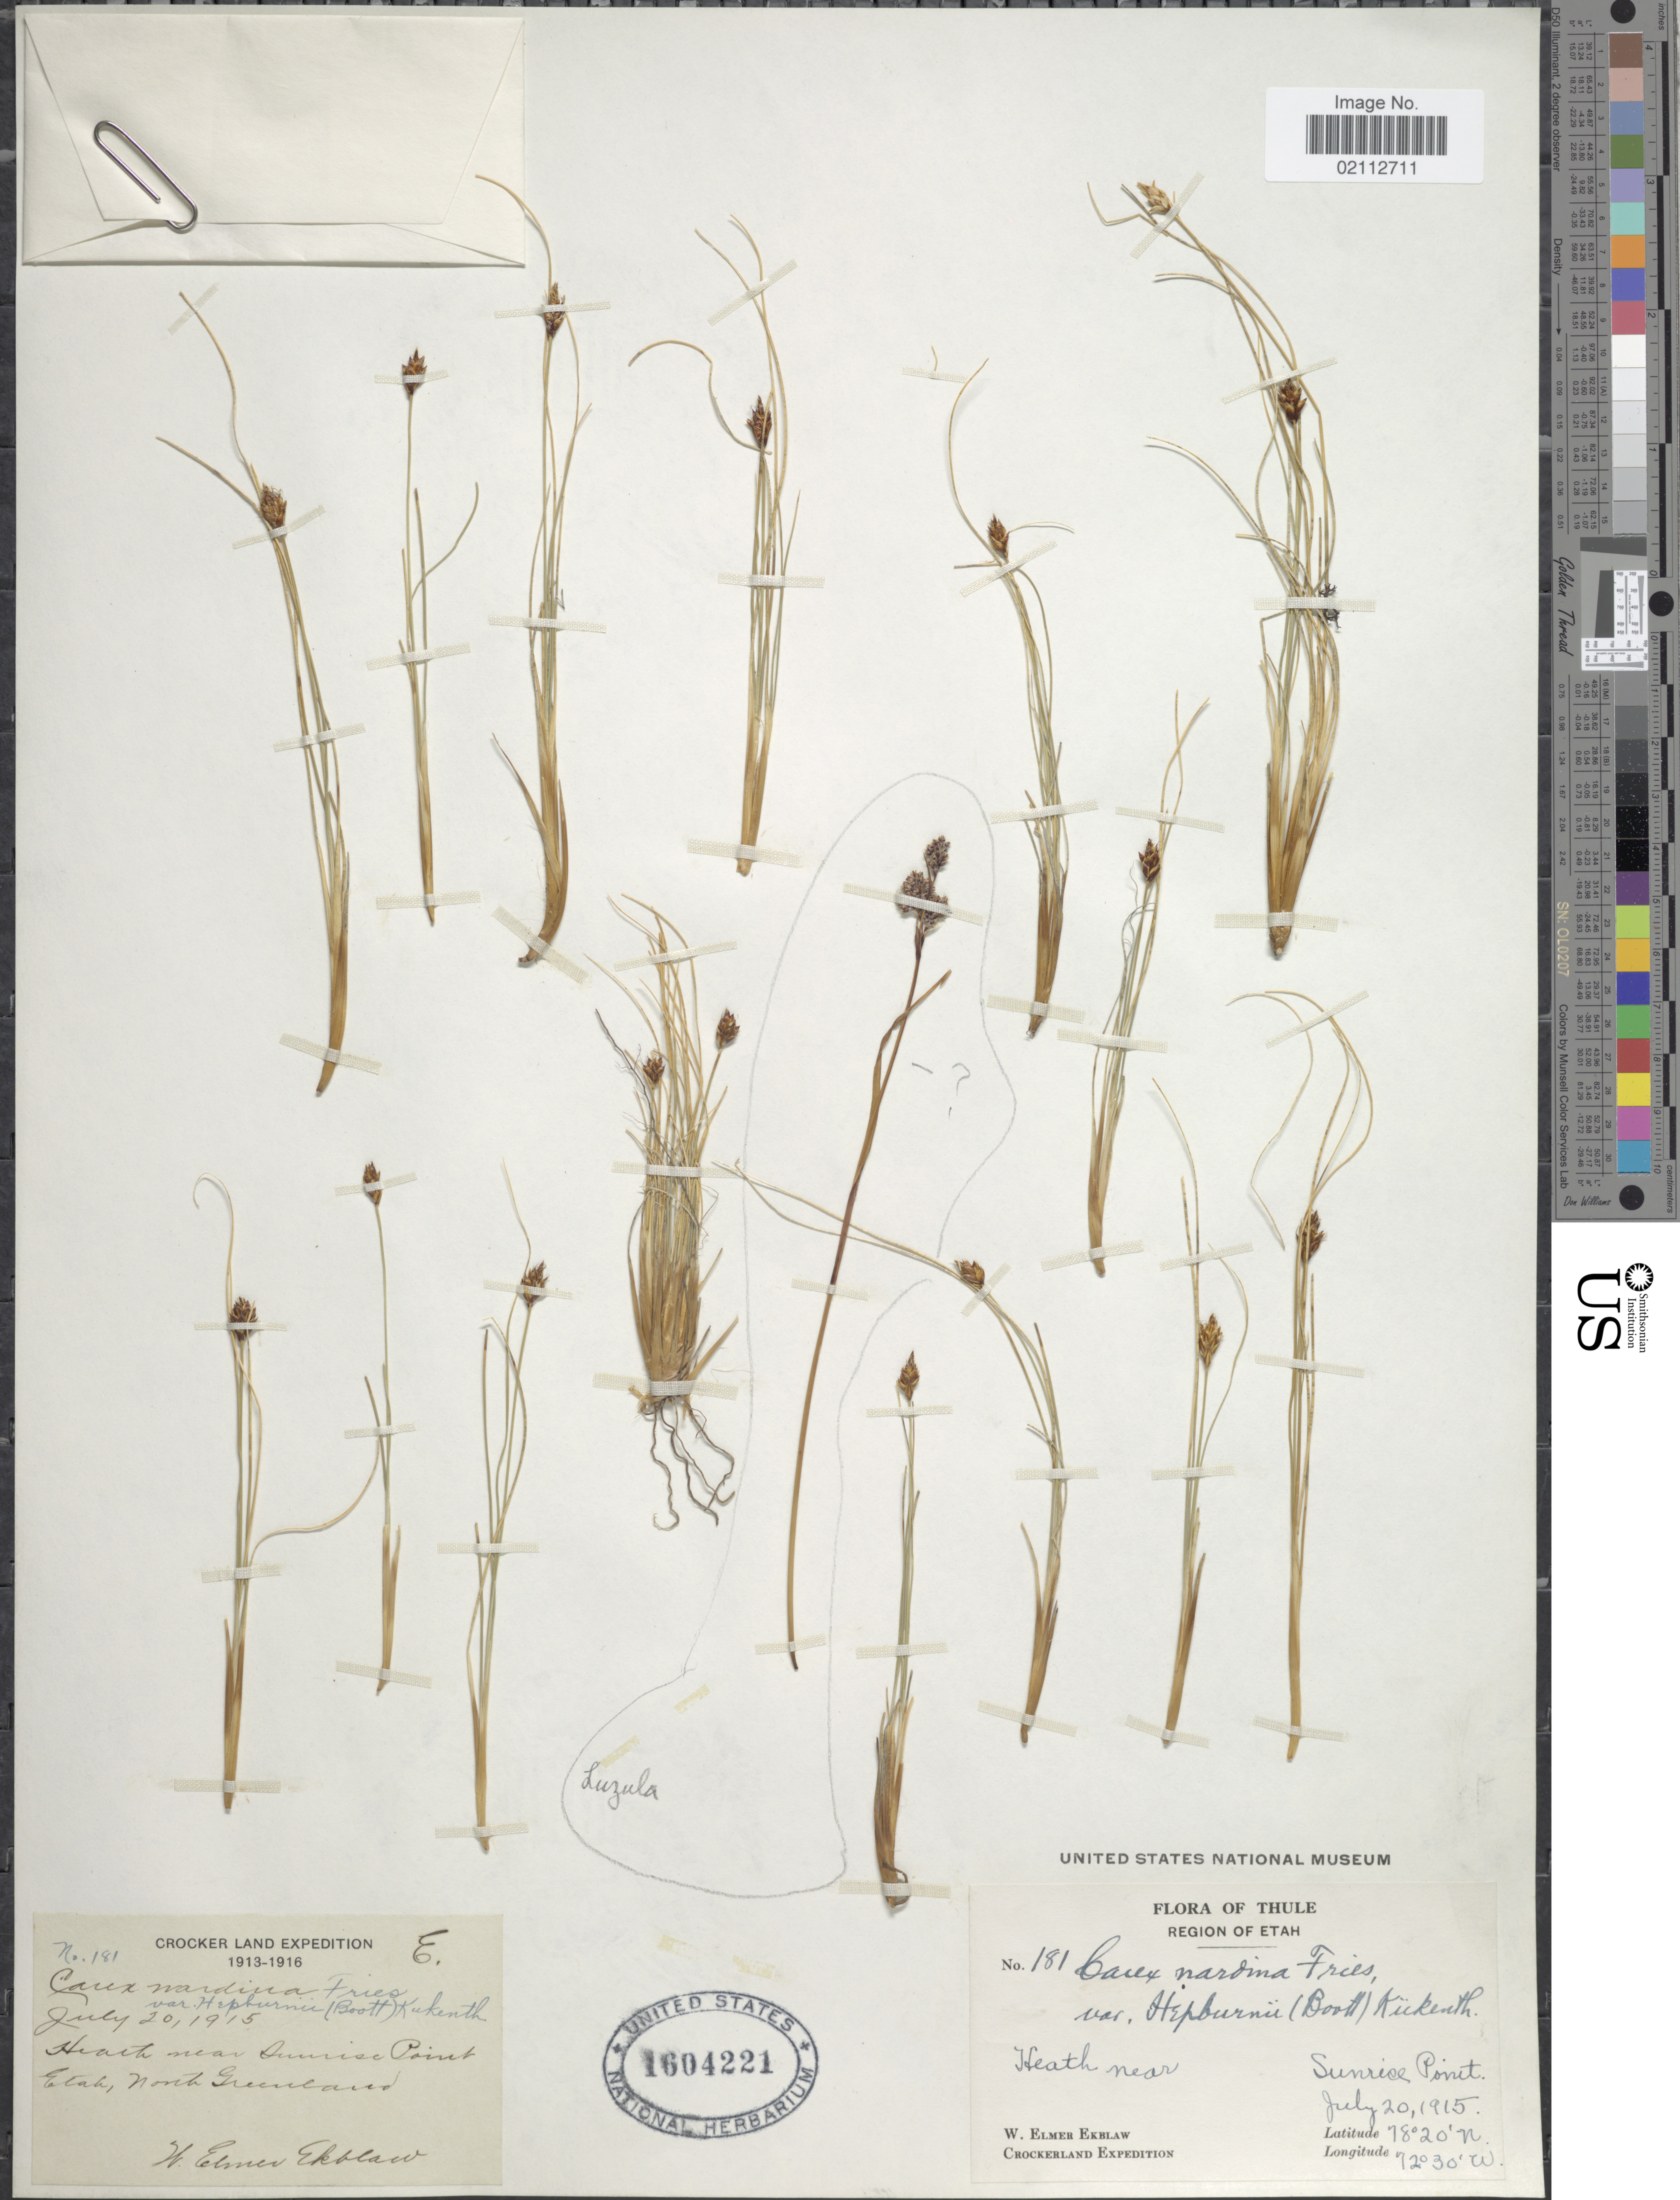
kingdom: Plantae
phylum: Tracheophyta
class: Liliopsida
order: Poales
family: Cyperaceae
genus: Carex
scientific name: Carex nardina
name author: (Hornem.) Fr.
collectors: W. Ekblaw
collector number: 181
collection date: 1915-07-20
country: Greenland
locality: Crockerland. Thule. Region of Etah. Heath near Sunrise Point. North Greenland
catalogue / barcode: US 1604221